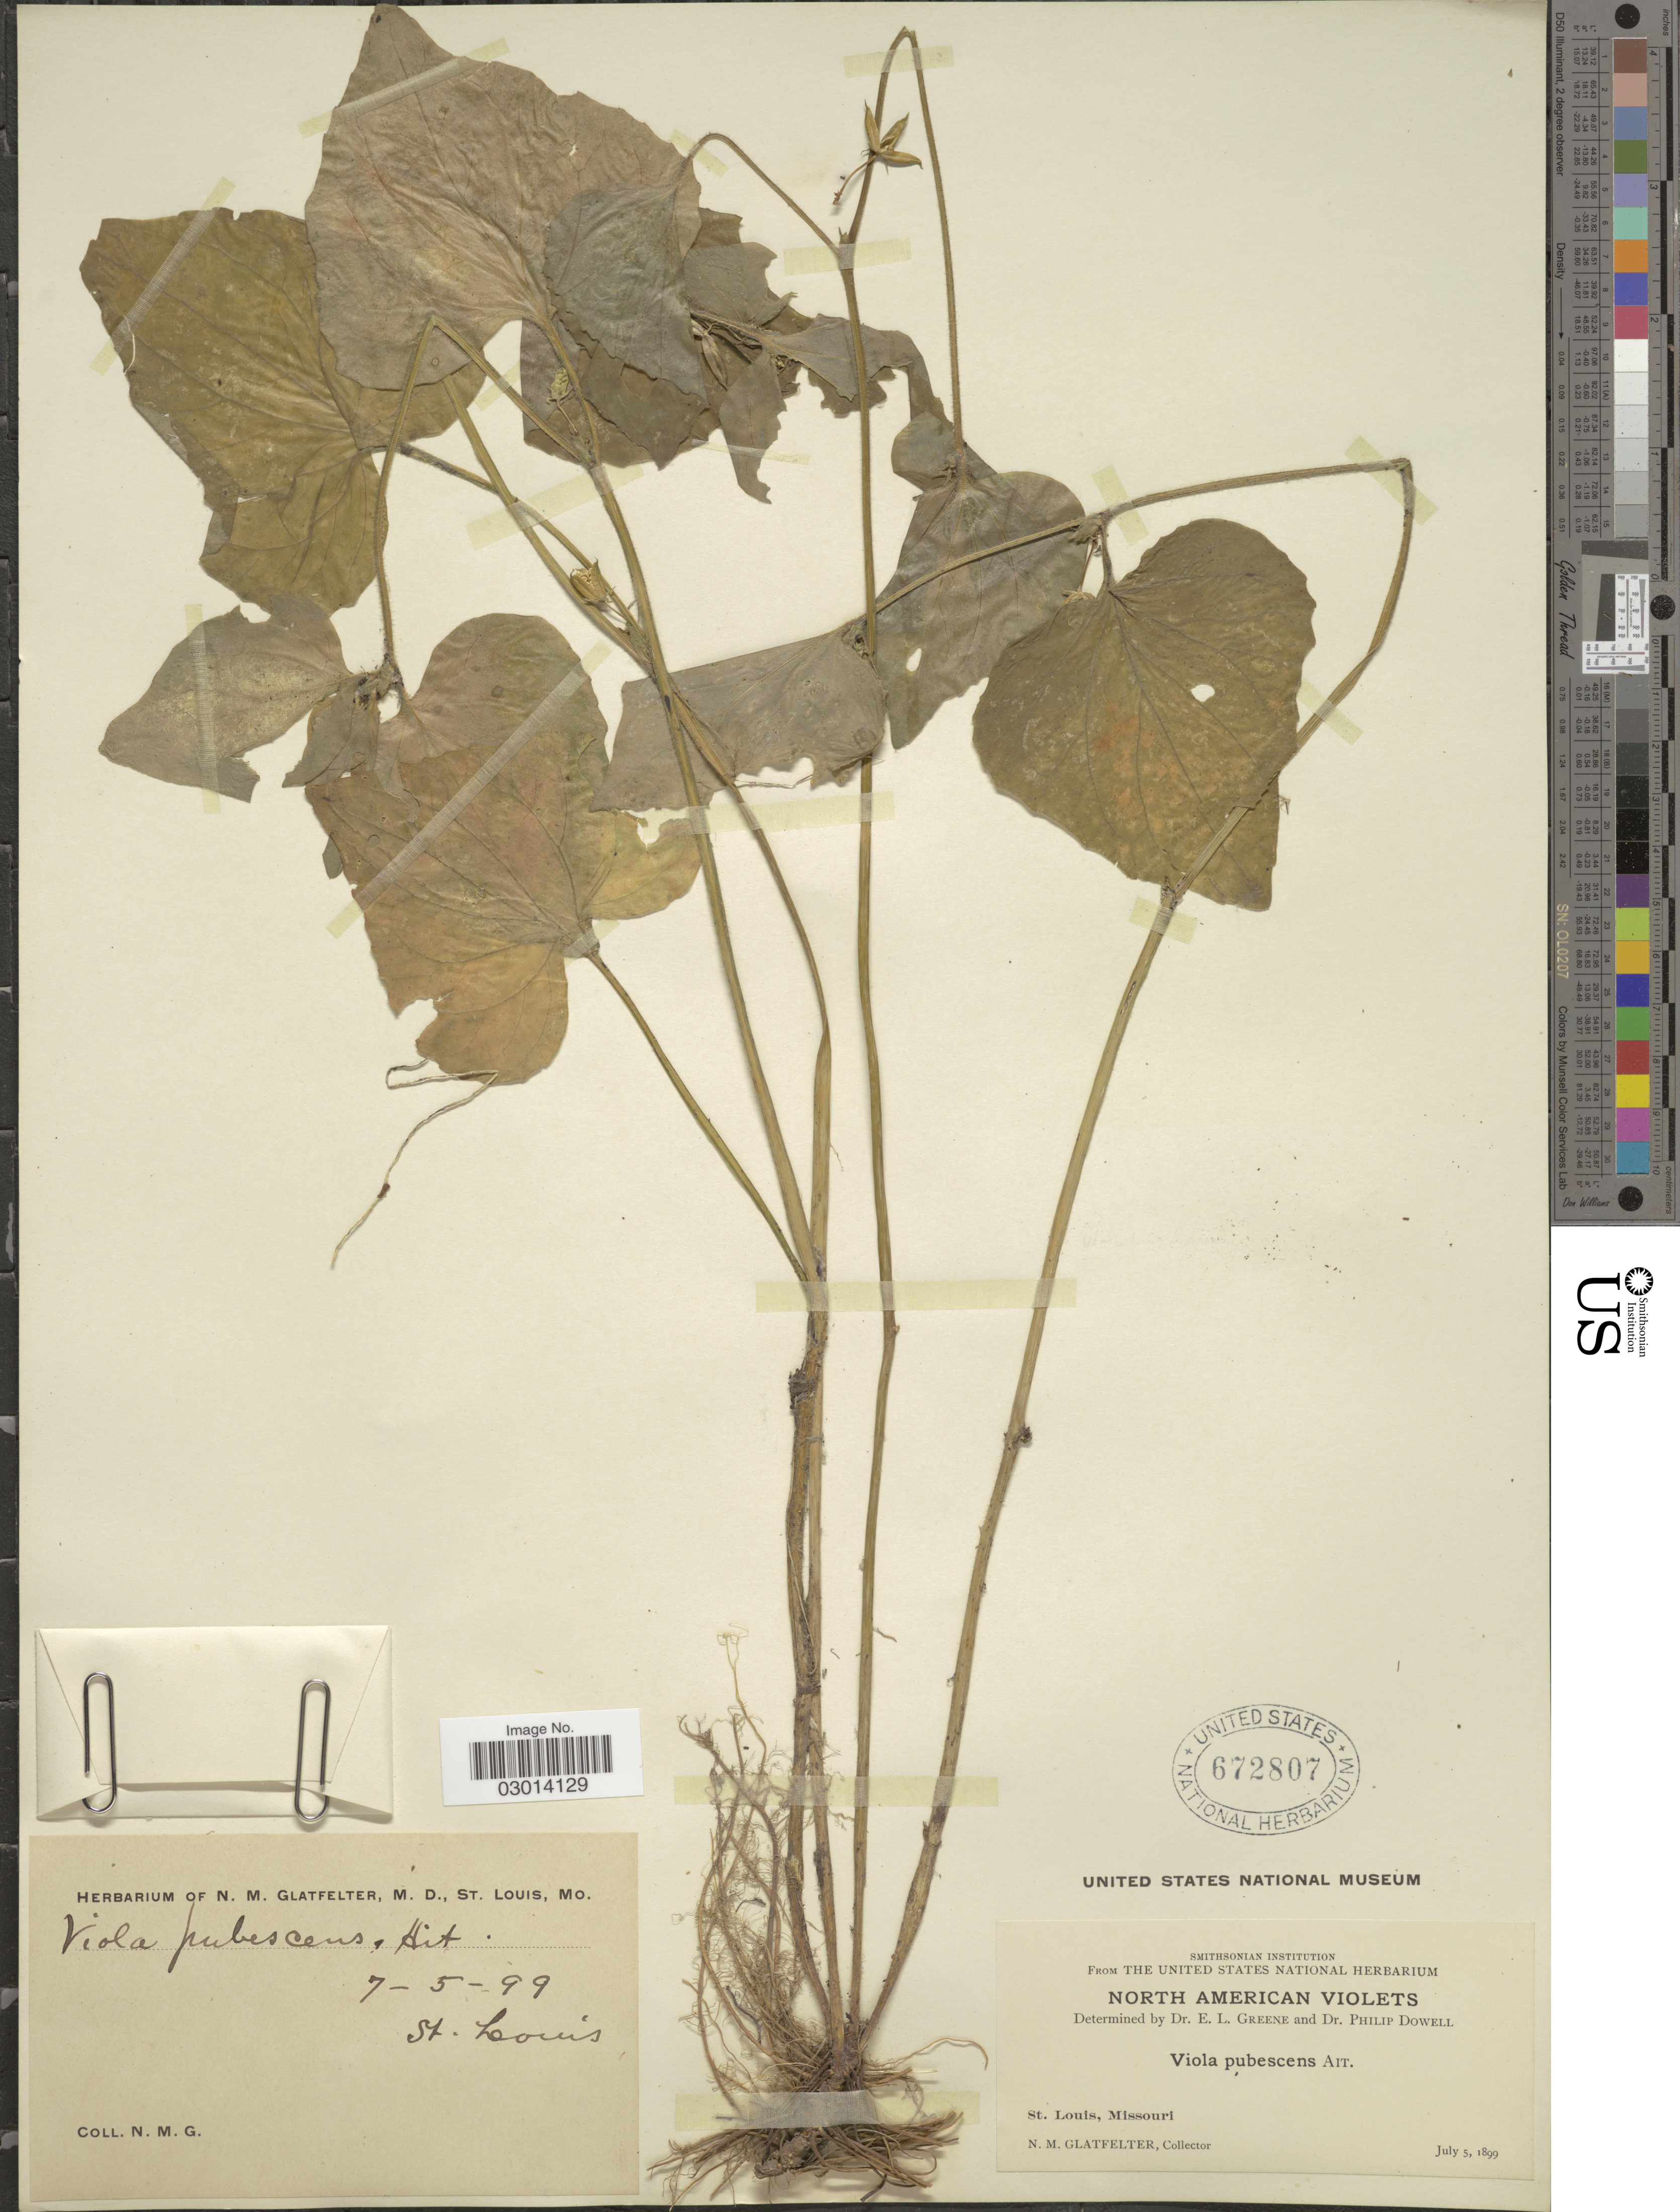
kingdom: Plantae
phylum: Tracheophyta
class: Magnoliopsida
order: Malpighiales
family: Violaceae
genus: Viola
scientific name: Viola pubescens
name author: Aiton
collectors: N. M. Glatfelter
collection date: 1899-07-05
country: United States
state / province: Missouri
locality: St. Louis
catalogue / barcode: US 672807